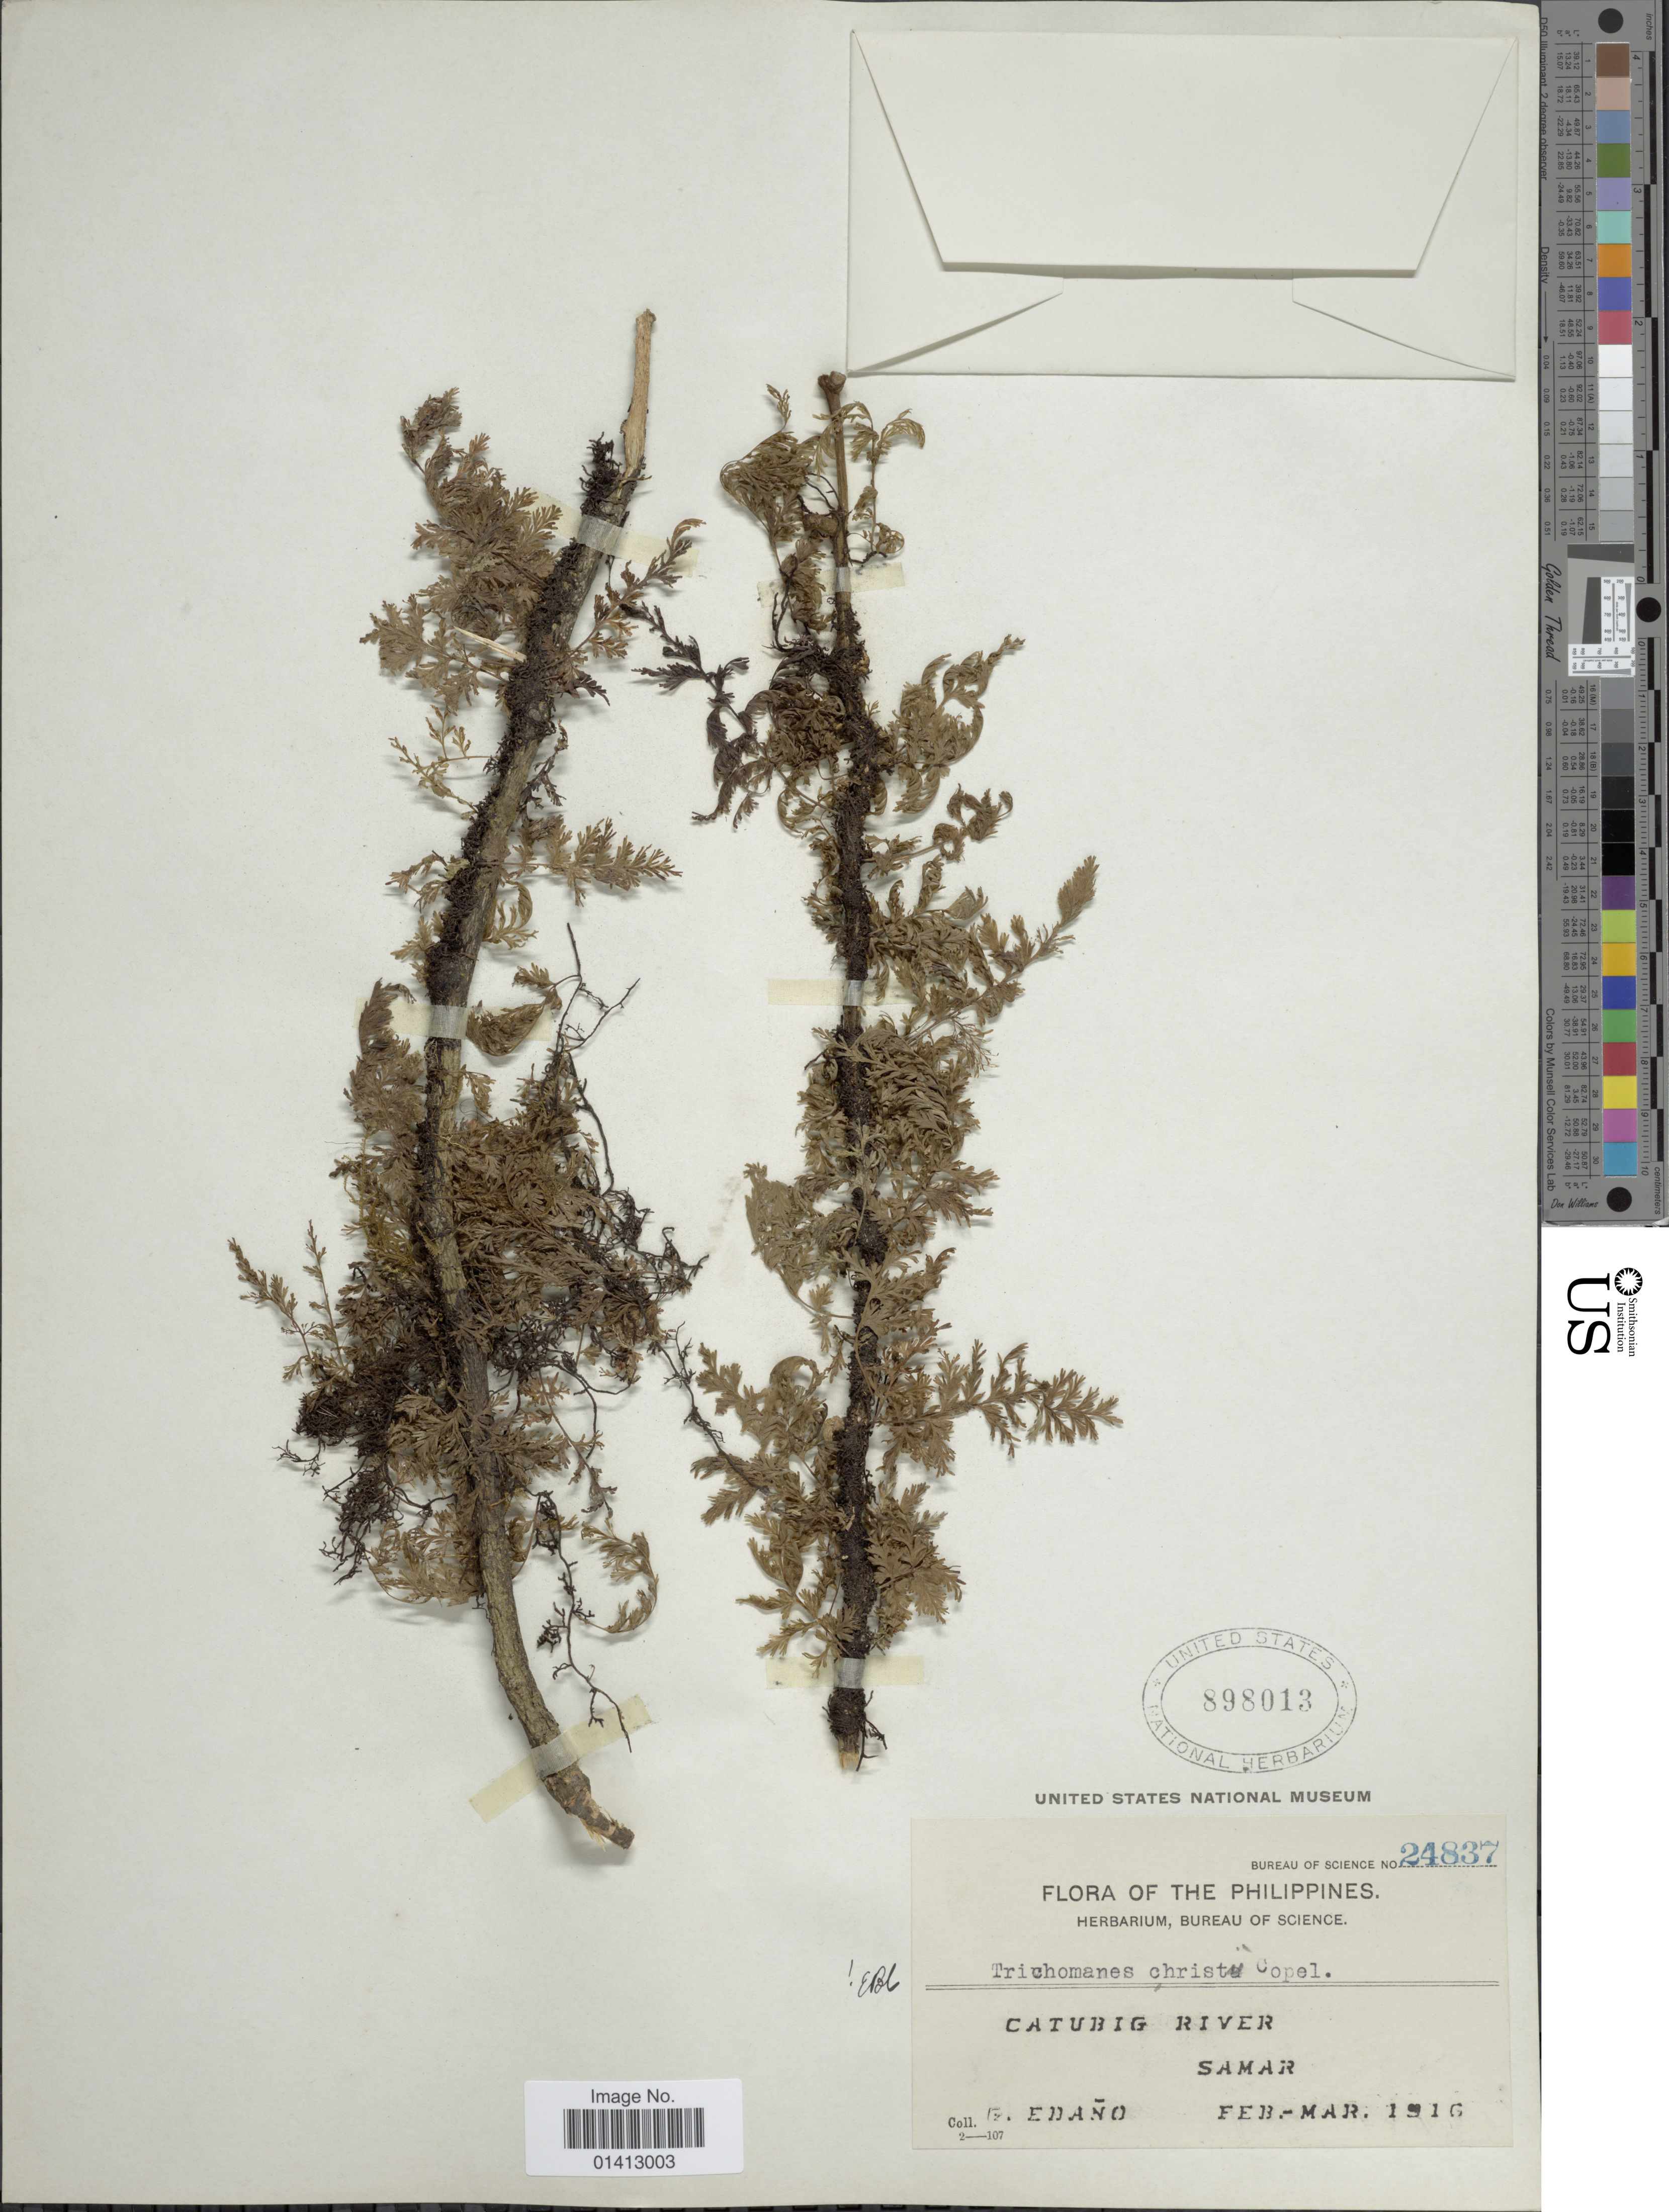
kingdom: Plantae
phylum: Tracheophyta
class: Polypodiopsida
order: Hymenophyllales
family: Hymenophyllaceae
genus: Crepidomanes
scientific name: Crepidomanes christii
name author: (Copel.) Copel.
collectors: G. Edaño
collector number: Bureau of Science 24837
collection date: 1916-02/1916-03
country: Philippines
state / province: Eastern Visayas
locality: Catubig River, Samar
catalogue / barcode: US 898013